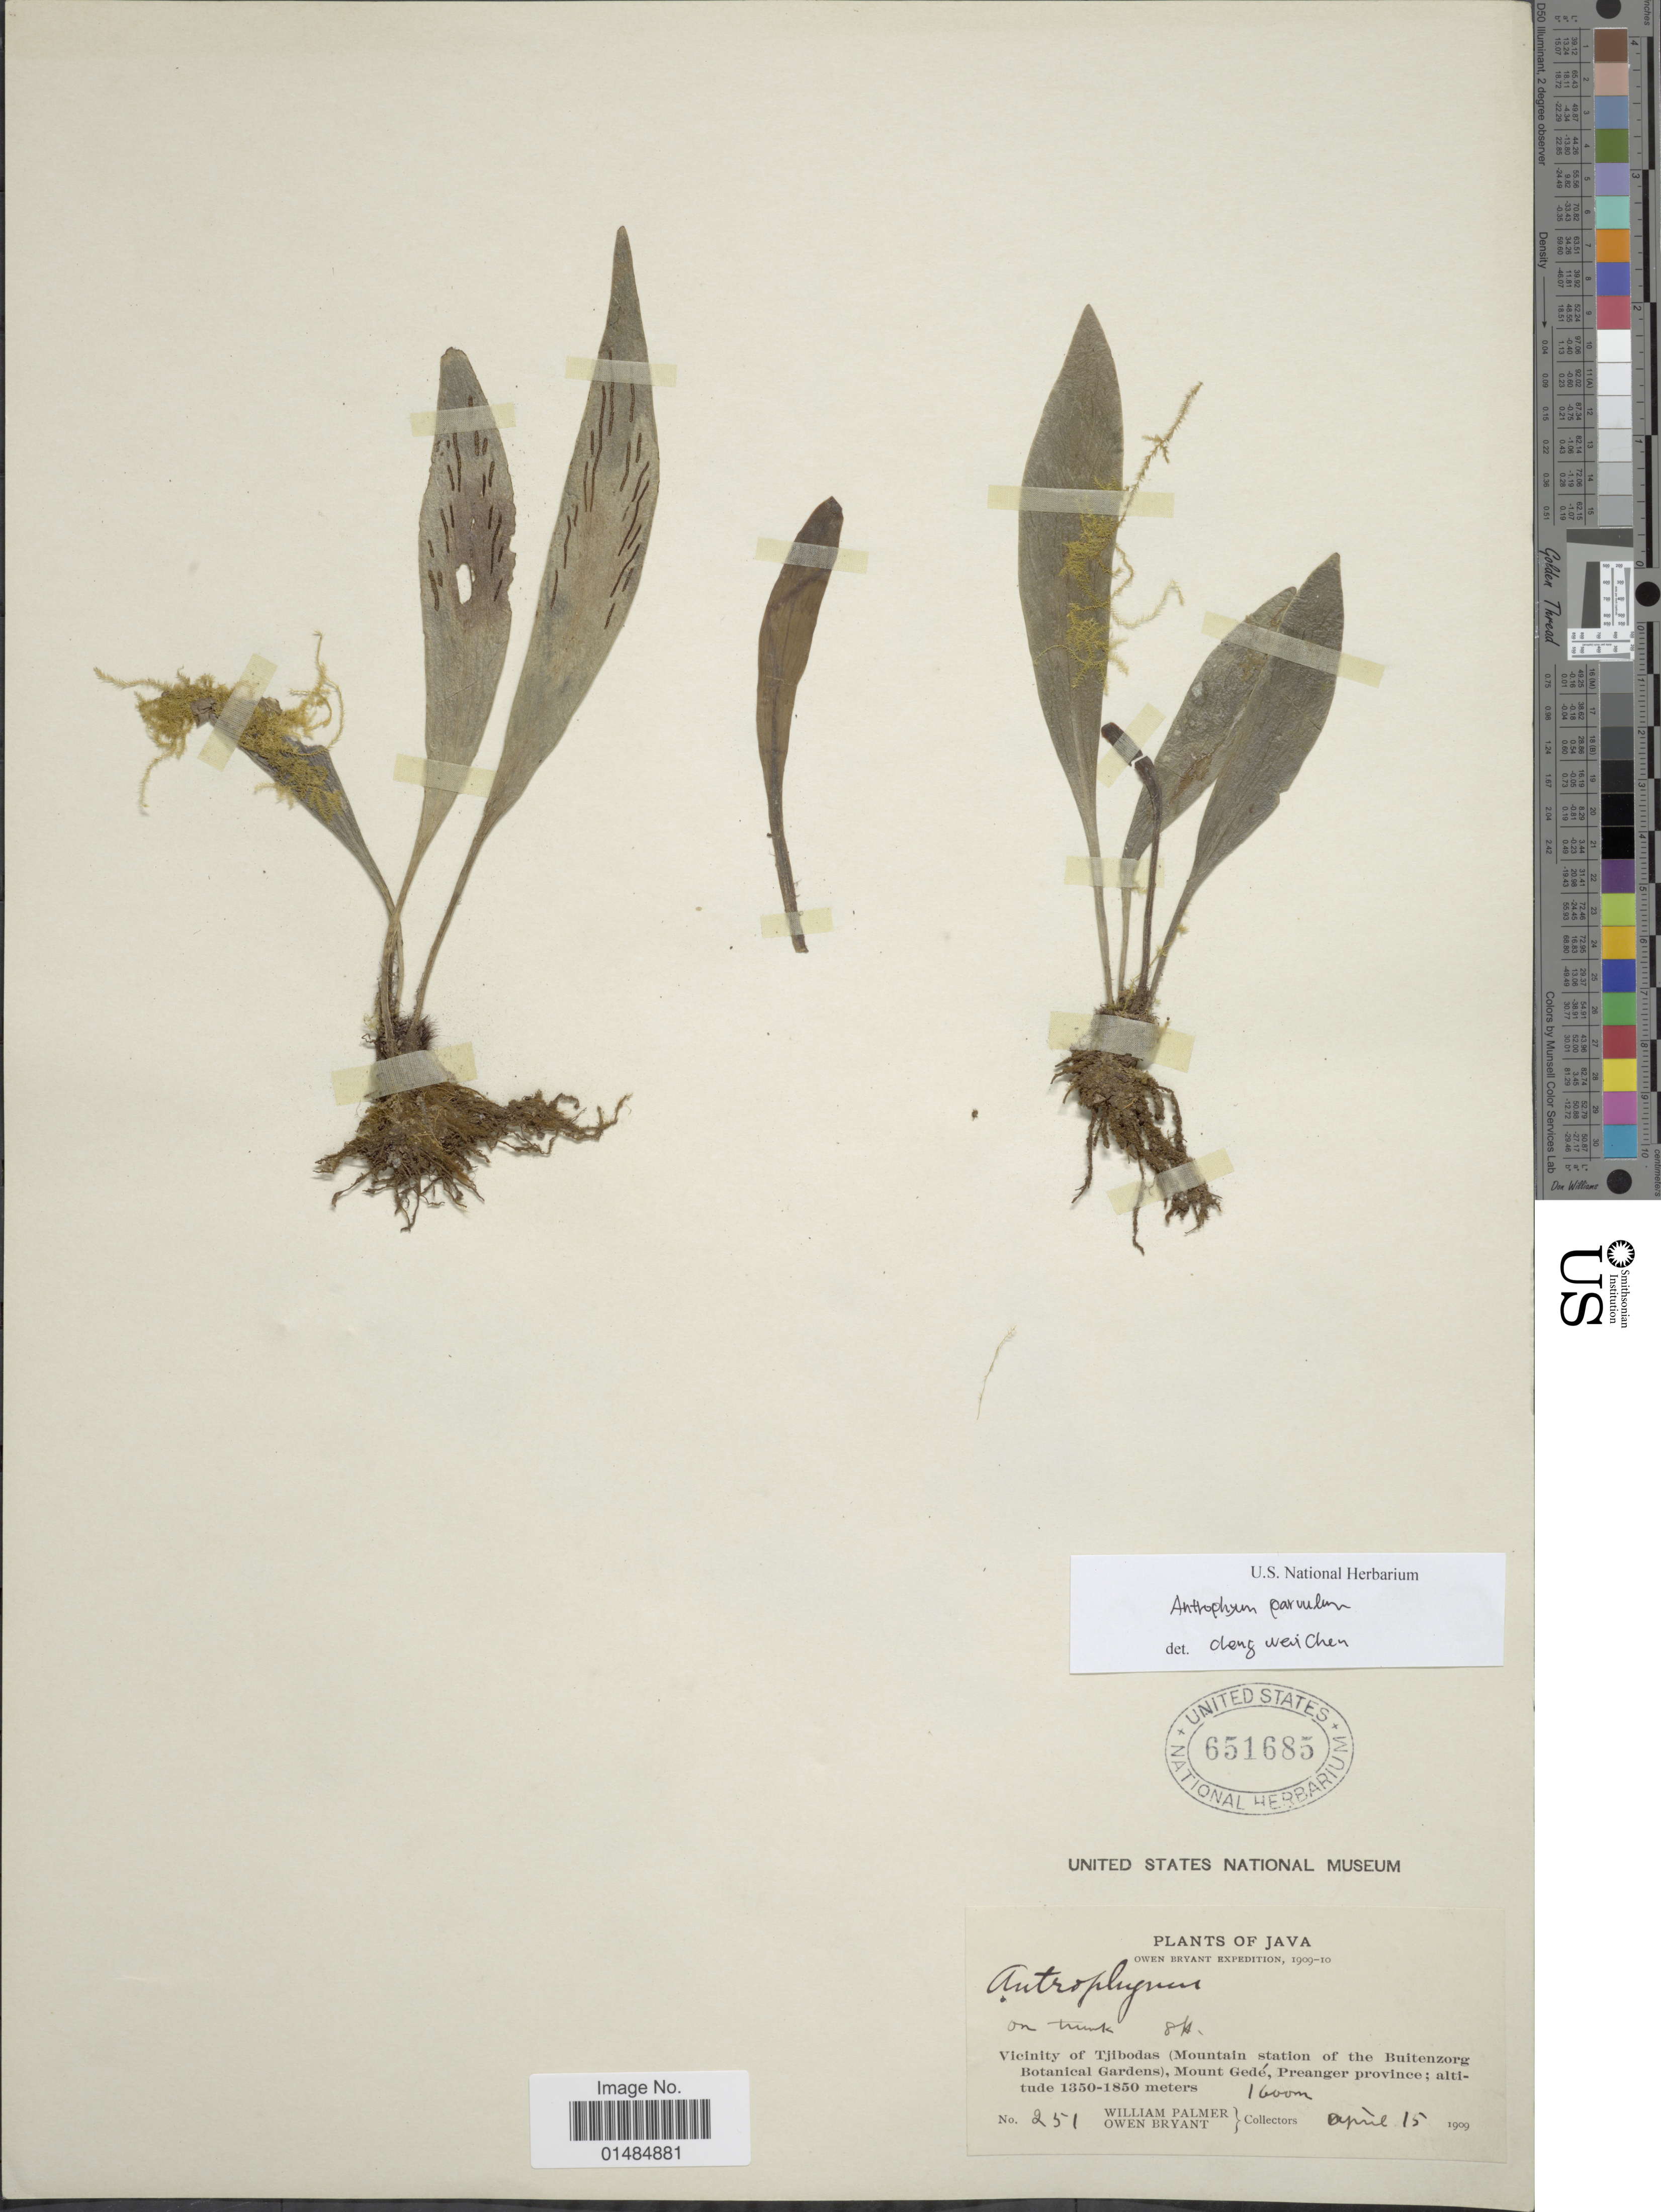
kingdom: Plantae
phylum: Tracheophyta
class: Polypodiopsida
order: Polypodiales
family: Pteridaceae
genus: Antrophyum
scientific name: Antrophyum parvulum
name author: Blume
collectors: W. Palmer & O. Bryant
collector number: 251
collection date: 1909-04-15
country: Indonesia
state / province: Java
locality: Vicinity of Tjibodas (Mountain station of the Buitenzorg Botanical Gardens), Mount Gedé, Preanger Province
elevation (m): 1600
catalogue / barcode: US 651685